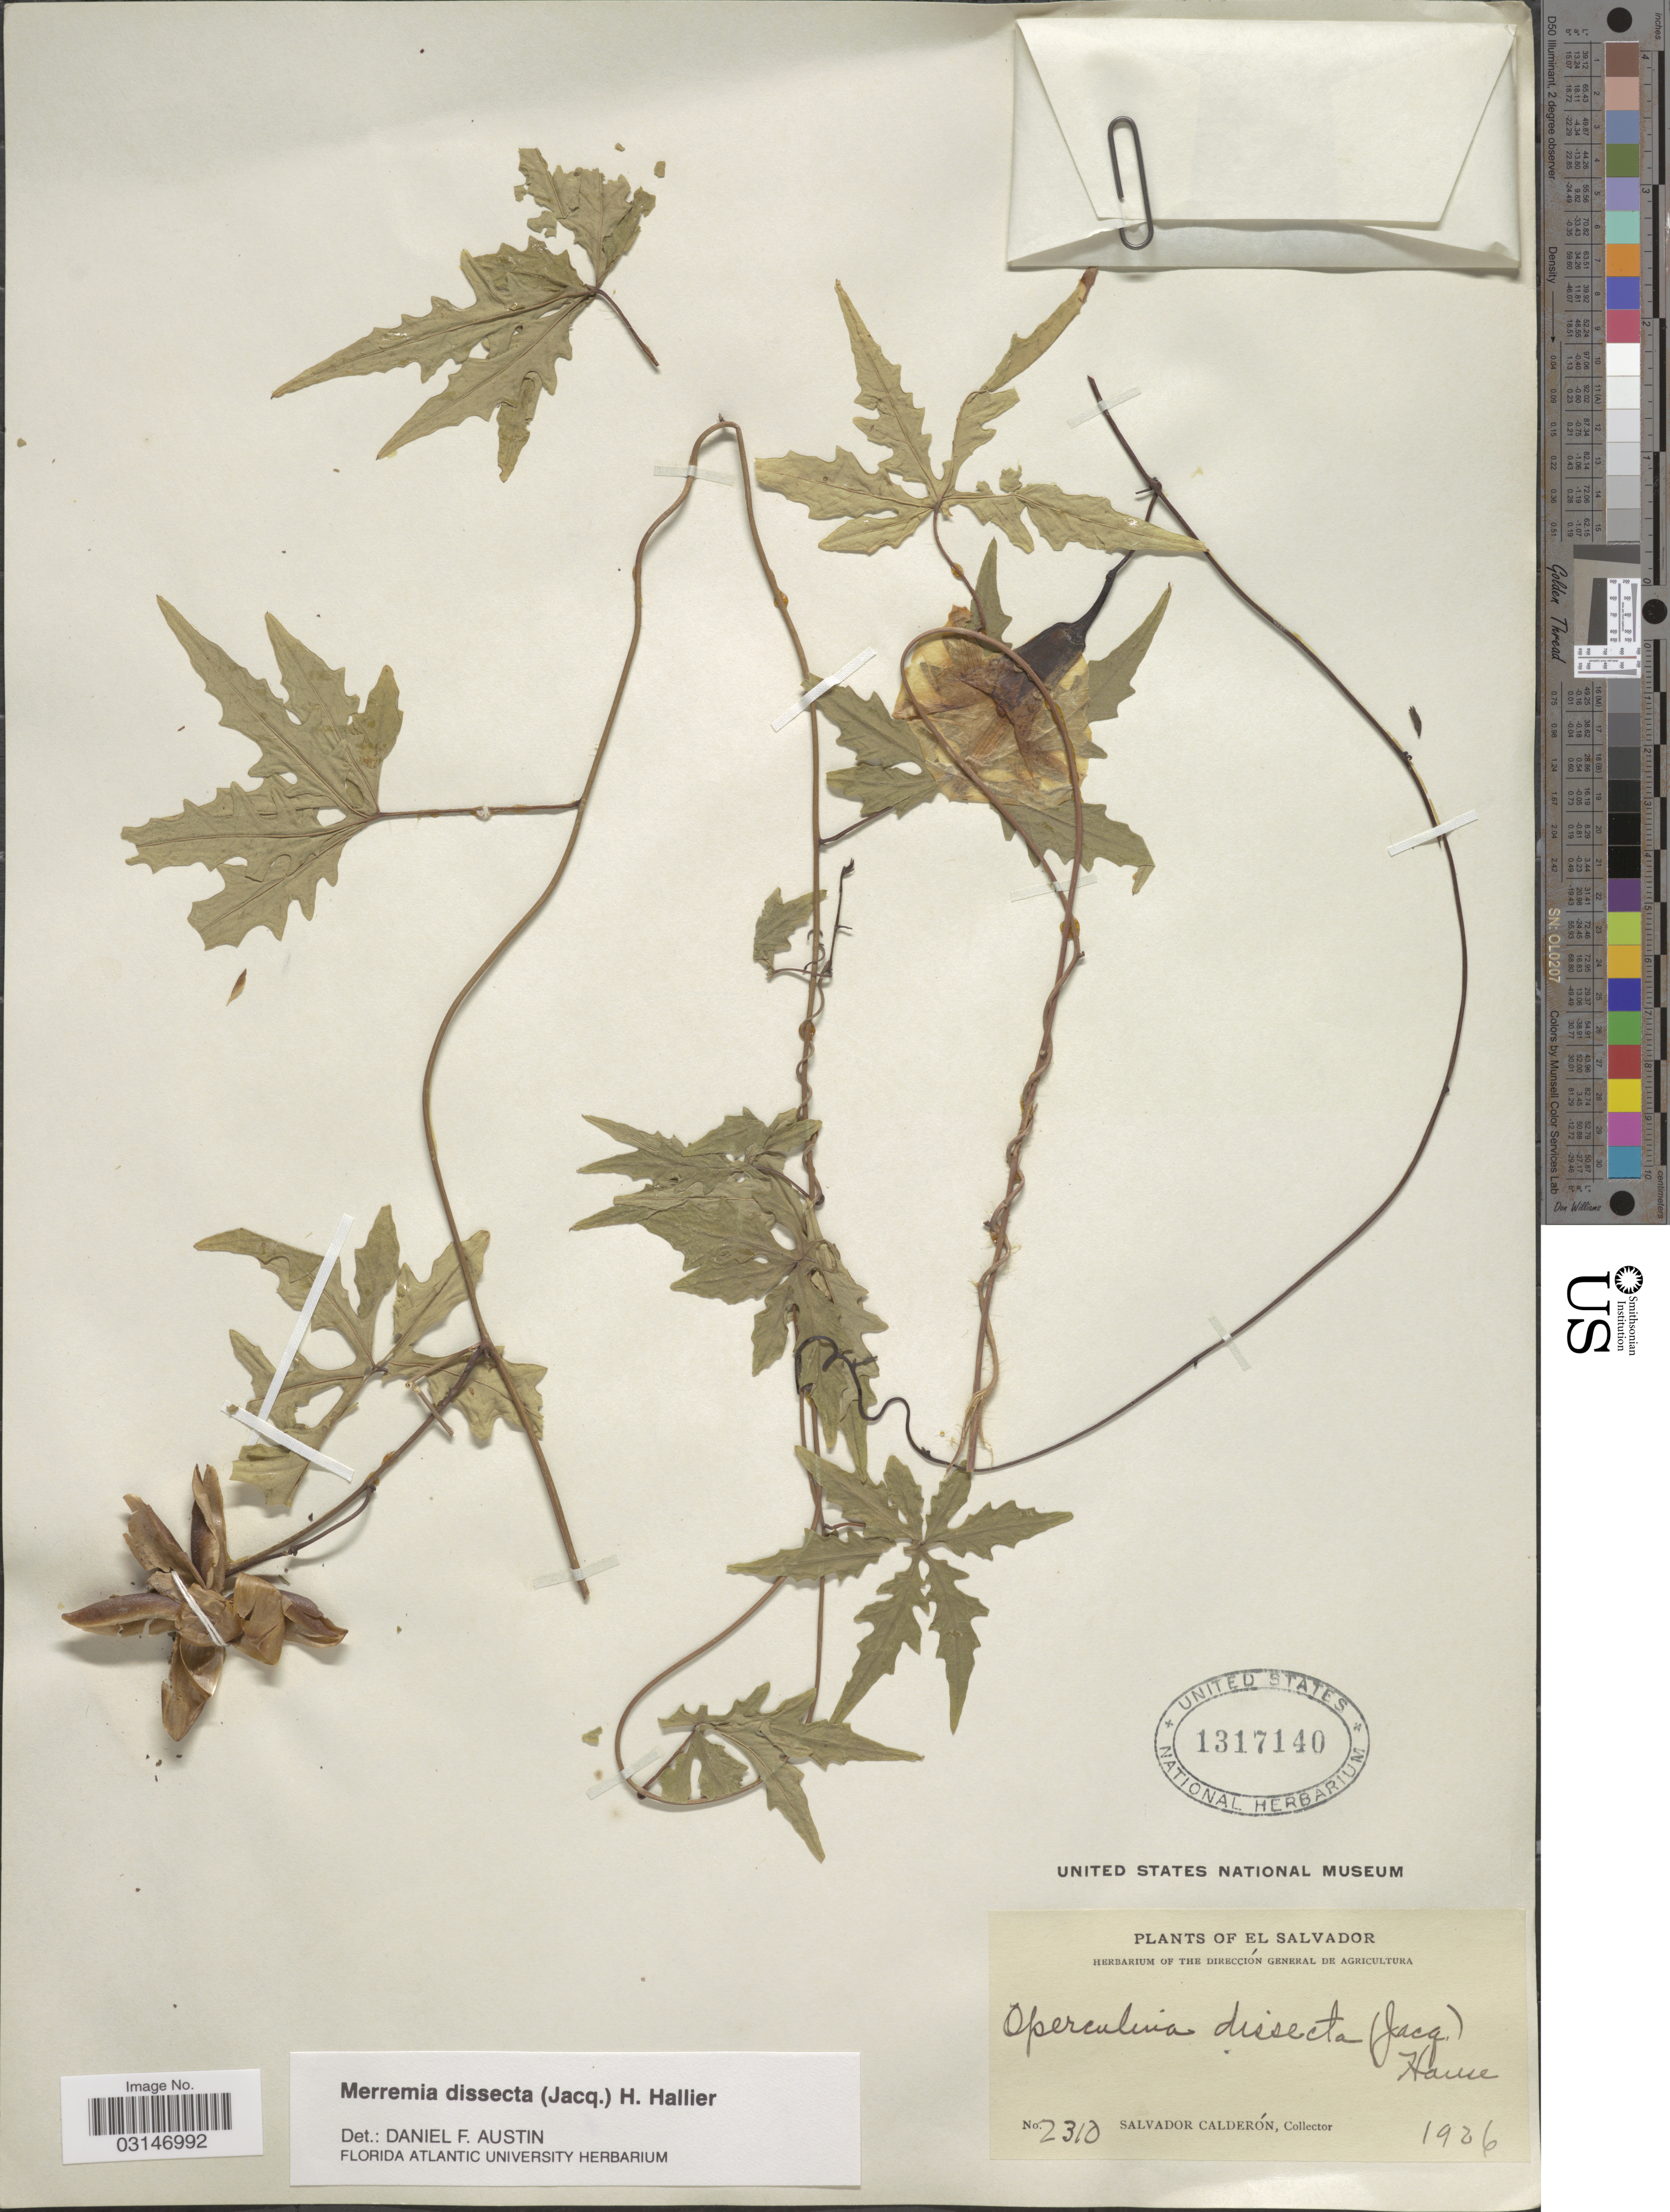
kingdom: Plantae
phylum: Tracheophyta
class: Magnoliopsida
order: Solanales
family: Convolvulaceae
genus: Distimake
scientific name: Distimake dissectus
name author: (Jacq.) A. R. Simões & Staples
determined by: Strong, Mark T., (BOT), Smithsonian Institution - National Museum of Natural History (UNITED STATES)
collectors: S. Calderón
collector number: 2310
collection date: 1926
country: El Salvador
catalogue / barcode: US 1317140